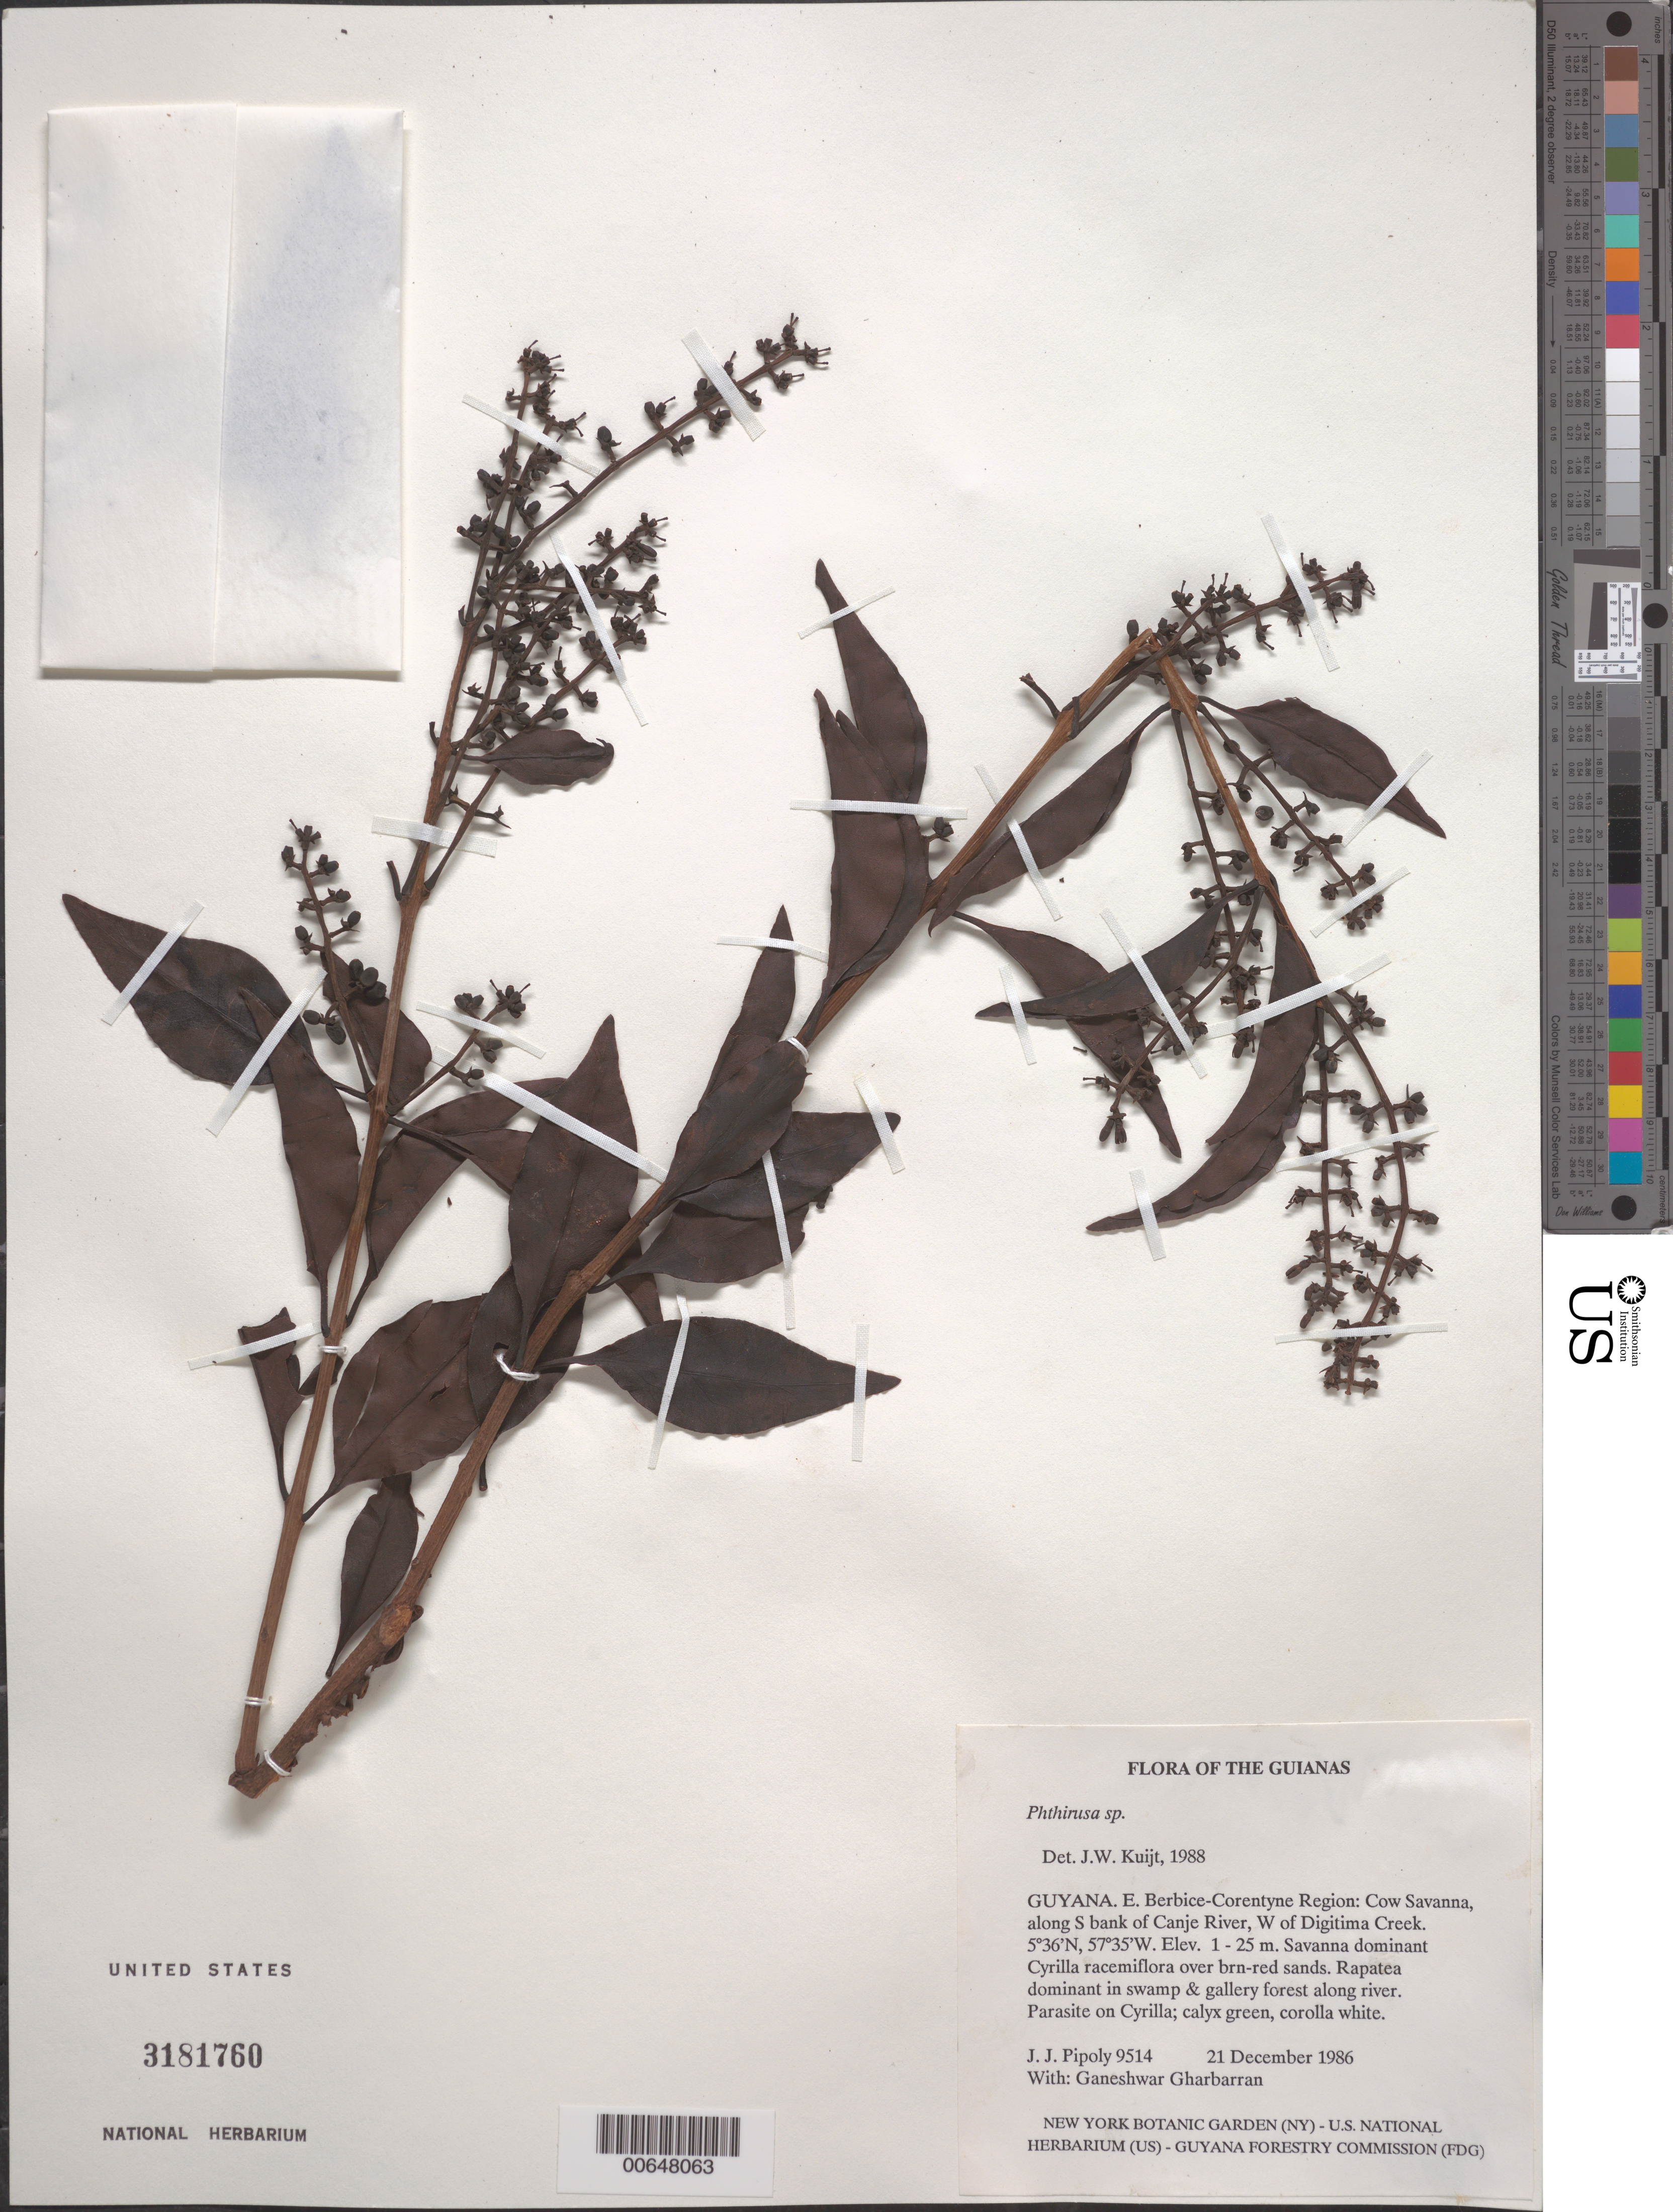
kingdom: Plantae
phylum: Tracheophyta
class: Magnoliopsida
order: Santalales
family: Loranthaceae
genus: Passovia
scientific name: Passovia pedunculata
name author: (Jacq.) Kuijt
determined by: Caraballo-Ortiz, Marcos A., (MISS), University of Mississippi (UNITED STATES)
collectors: J. J. Pipoly & G. Gharbarran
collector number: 9514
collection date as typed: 21 December 1986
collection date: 1986-12-21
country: Guyana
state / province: E. Berbice-Corentyne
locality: Cow savanna, along S bank of Canje River, W of Digitima Creek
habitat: Savanna dominant Cyrilla racemiflora over brn-red sands. Rapatea dominant in swamp & gallery forest along river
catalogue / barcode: US 3181760